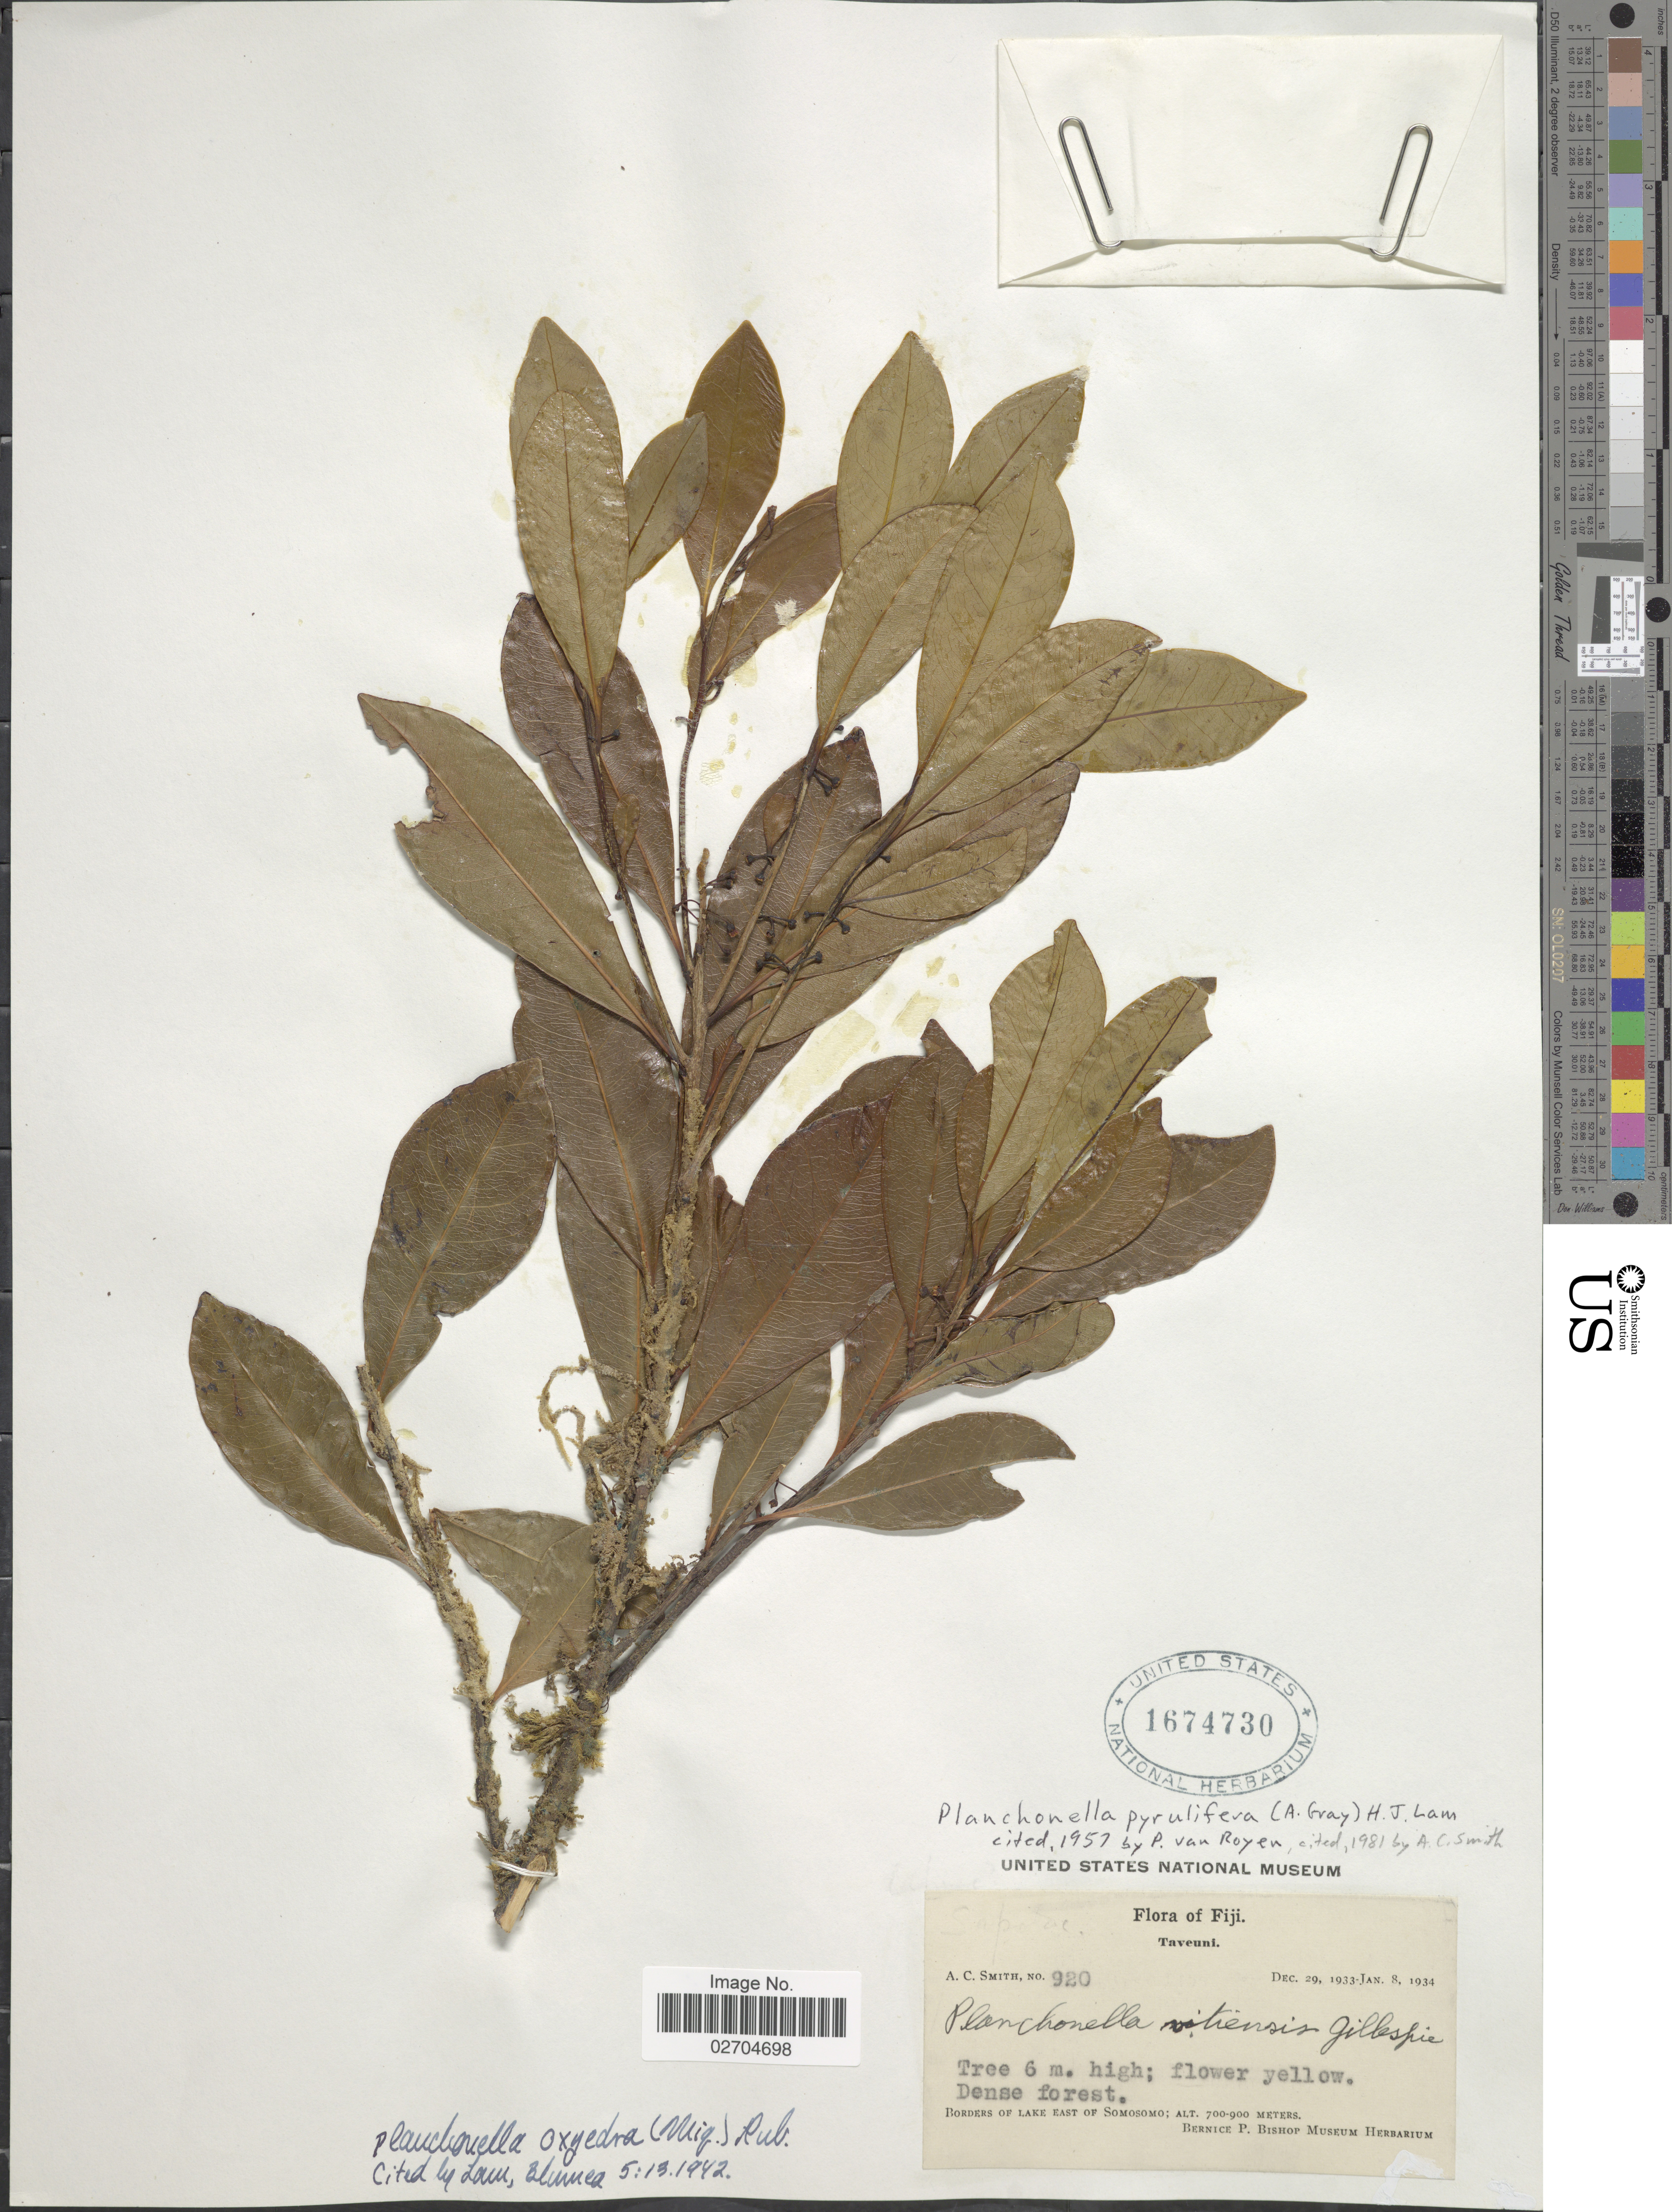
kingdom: Plantae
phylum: Tracheophyta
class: Magnoliopsida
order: Ericales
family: Sapotaceae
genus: Planchonella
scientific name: Planchonella pyrulifera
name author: (A. Gray) H.J. Lam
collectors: A. C. Smith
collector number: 920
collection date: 1933-12-29/1934-01-08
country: Fiji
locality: Taveuni. Borders of Lake East of Somosomo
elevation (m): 700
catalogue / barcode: US 1674730